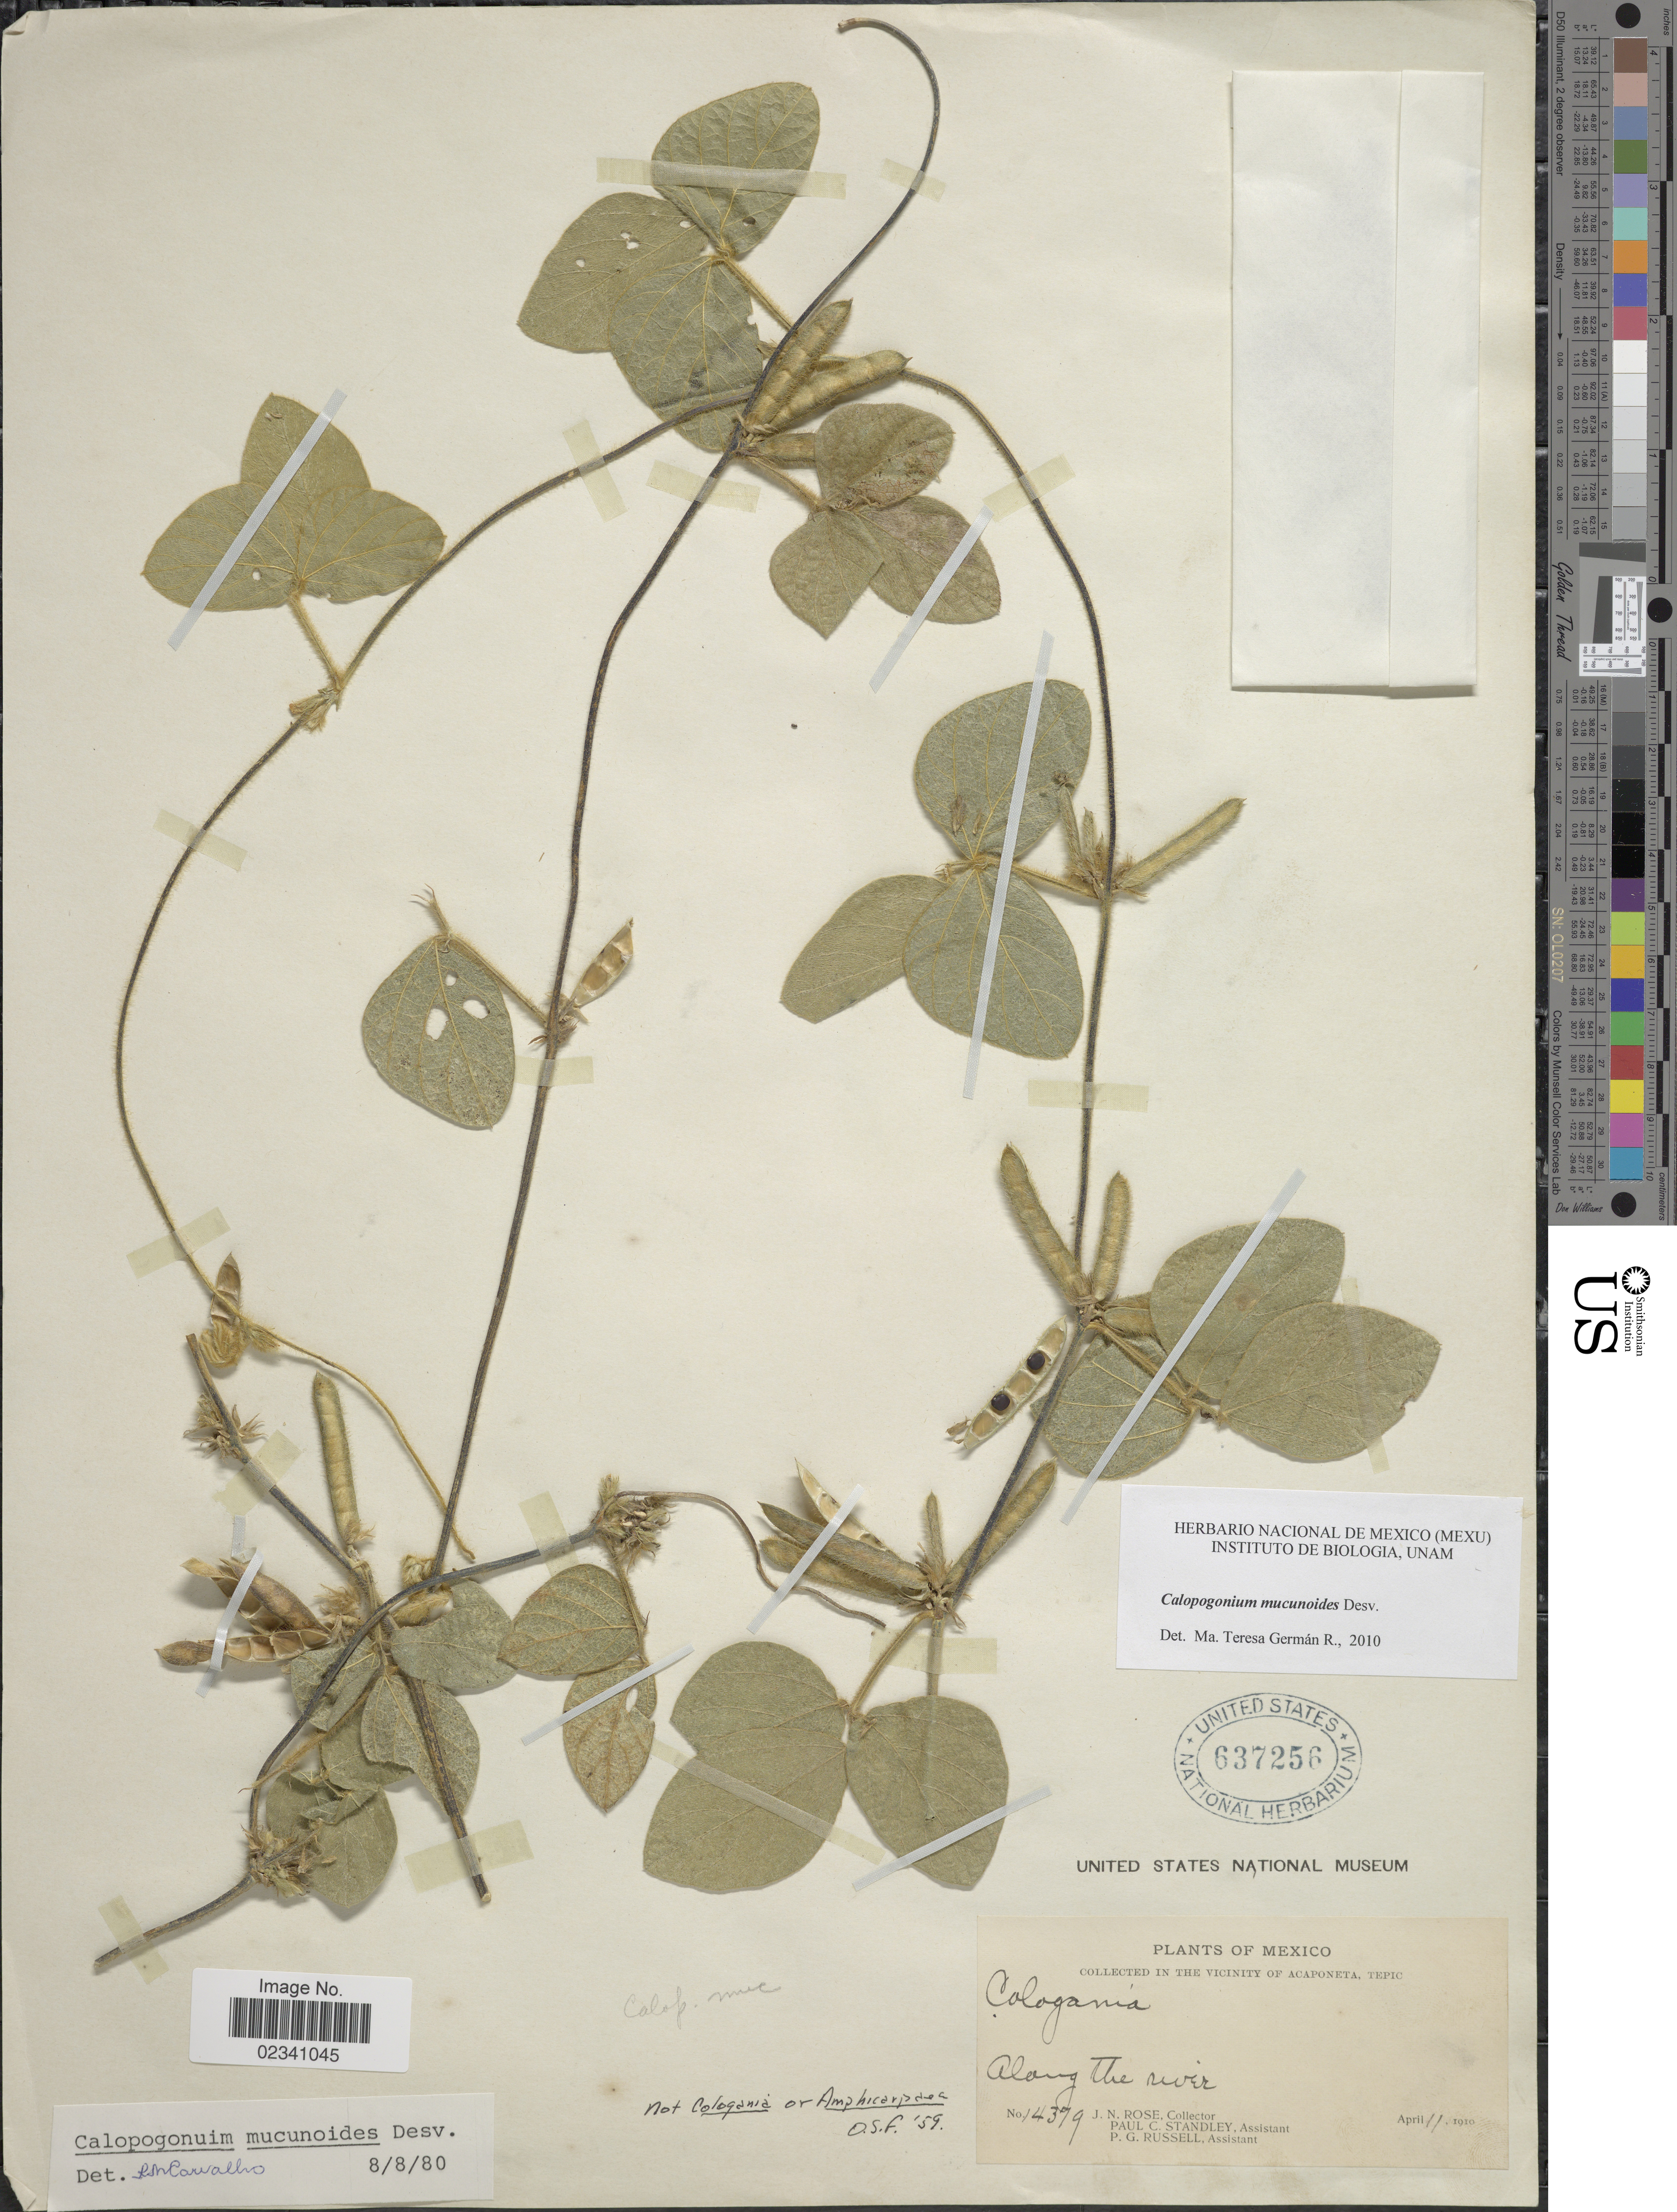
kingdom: Plantae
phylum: Tracheophyta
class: Magnoliopsida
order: Fabales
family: Fabaceae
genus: Calopogonium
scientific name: Calopogonium mucunoides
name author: Desv.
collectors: J. N. Rose, P. C. Standley & P. G. Russell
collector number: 14379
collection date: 1910-04-11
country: Mexico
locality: Mexico, Along the river, In the vicinity of Acaponeta, Tepic.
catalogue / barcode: US 637256